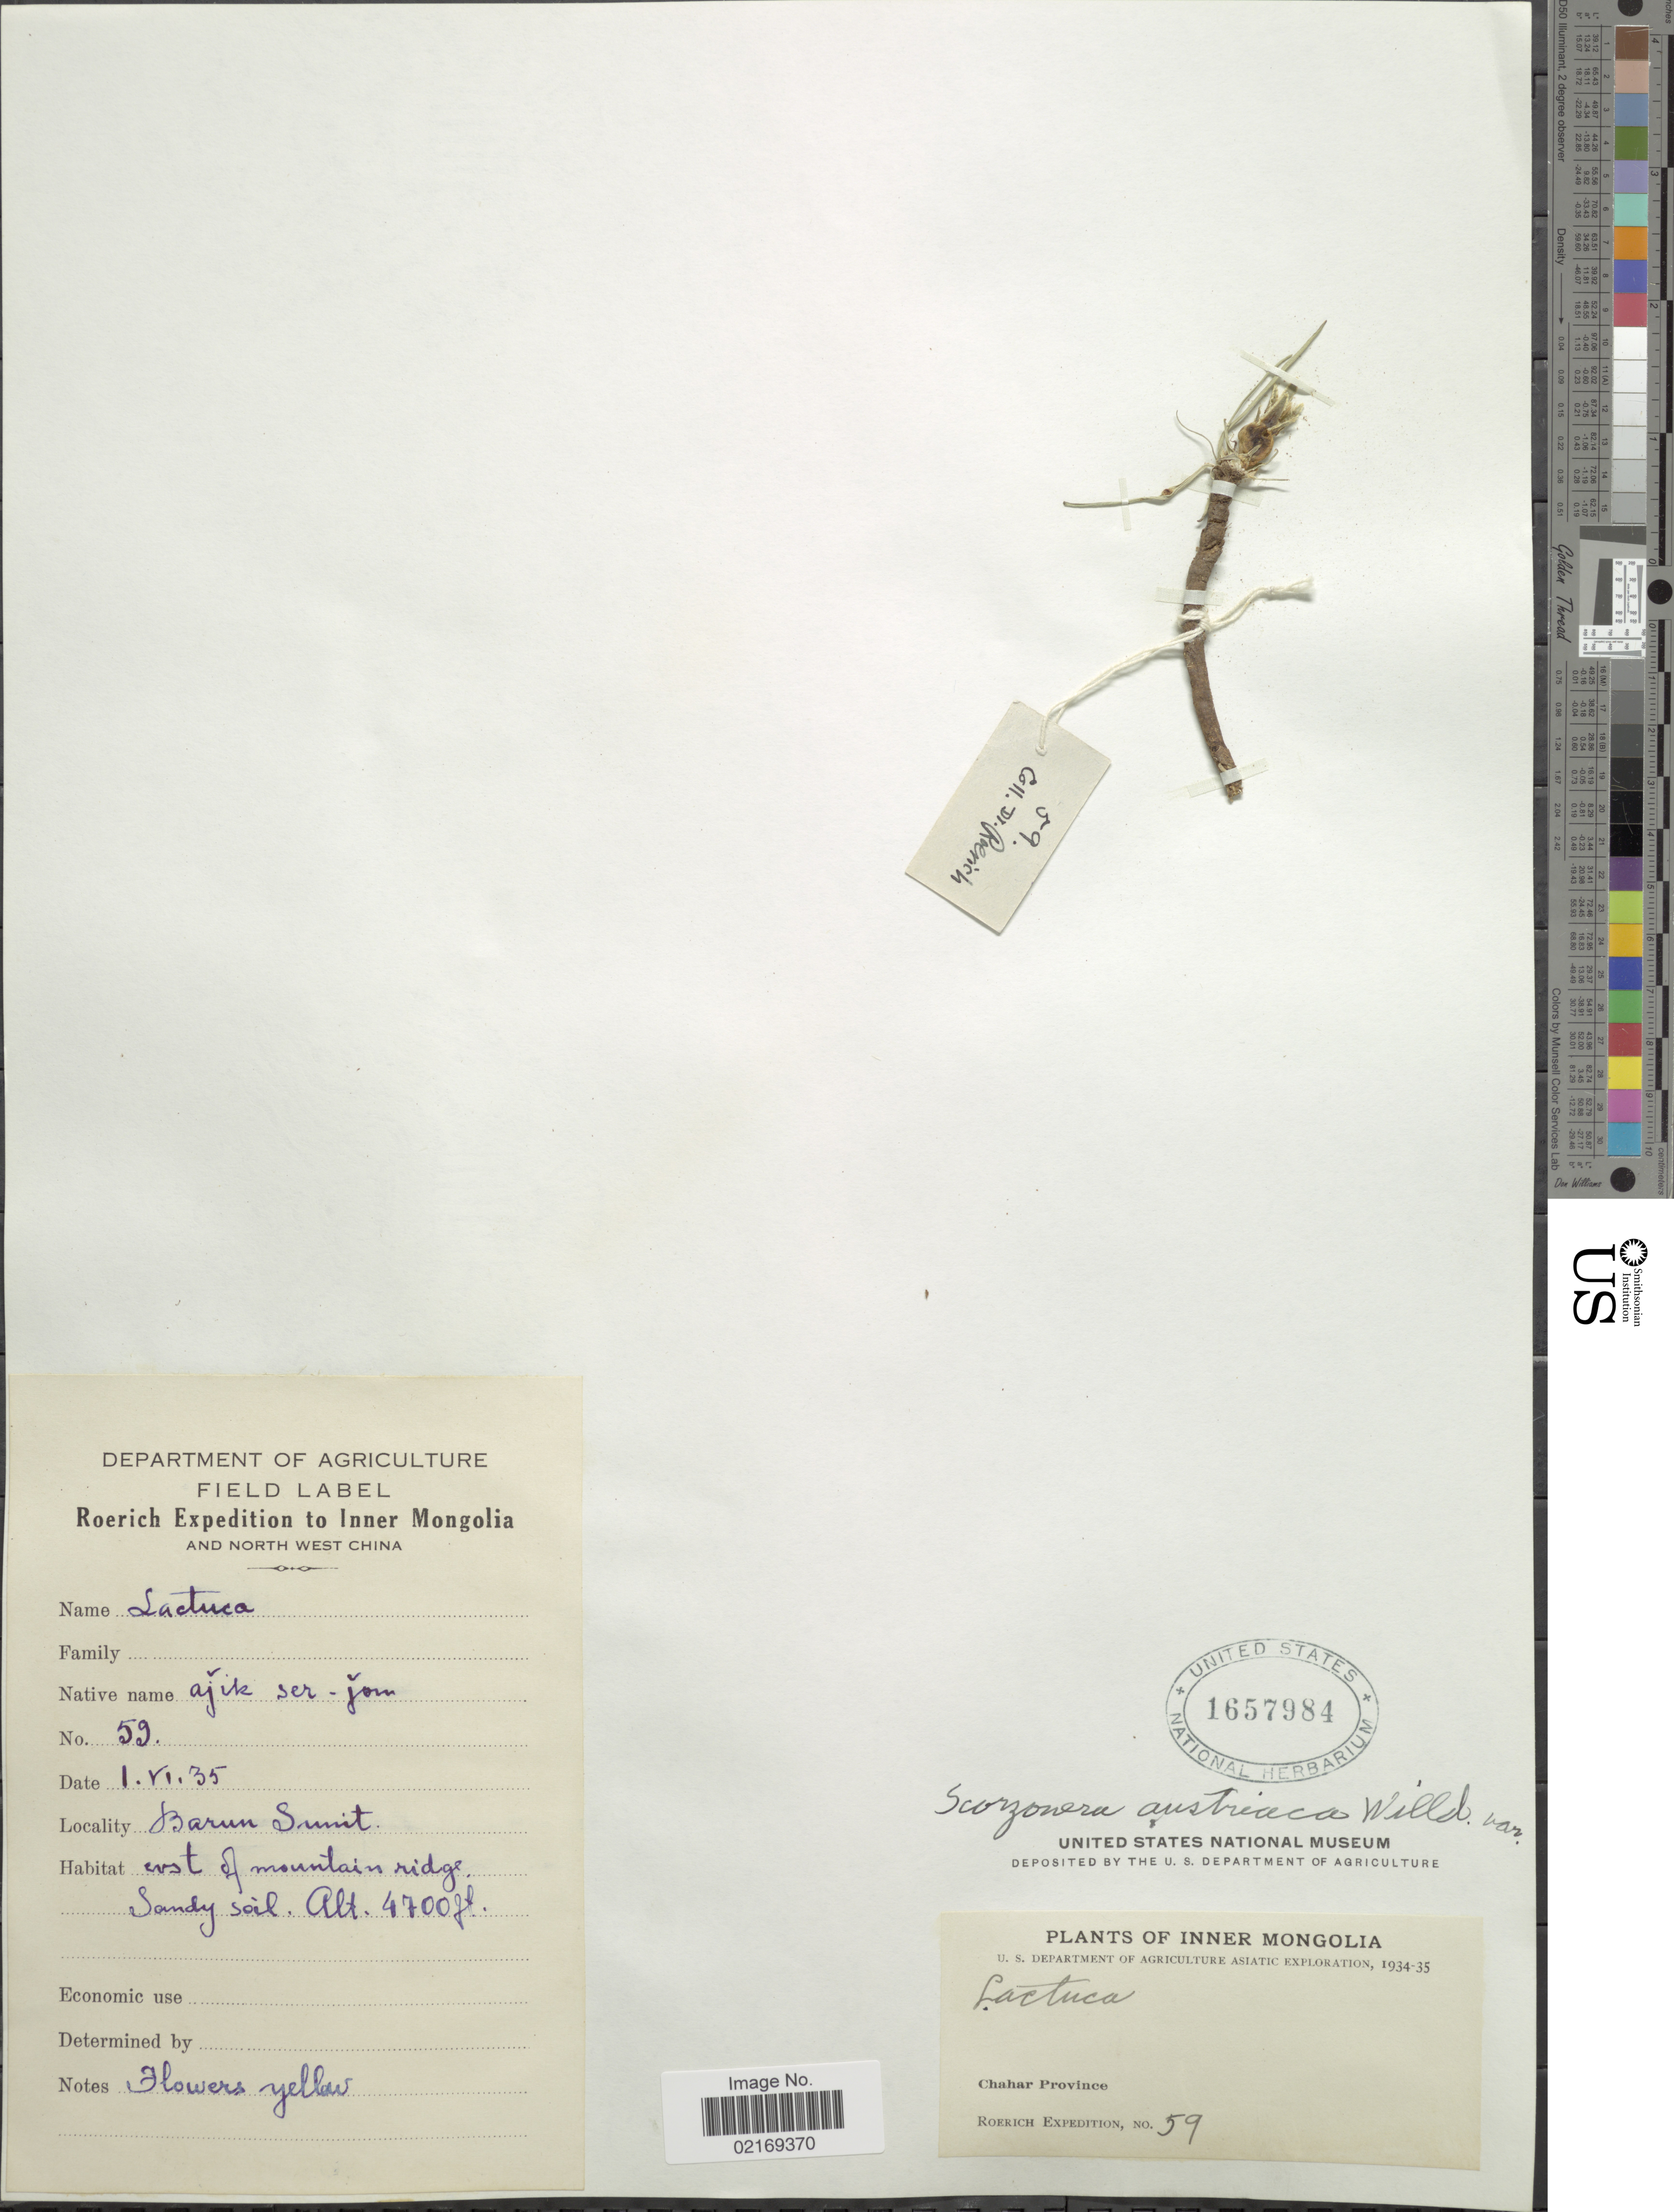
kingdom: Plantae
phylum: Tracheophyta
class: Magnoliopsida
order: Asterales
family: Asteraceae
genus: Scorzonera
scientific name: Scorzonera austriaca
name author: Willd.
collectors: Roerich Expedition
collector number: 59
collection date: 1935-06-01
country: China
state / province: Nei Monggol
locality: Inner Mongolia and Northwest China, Chahar Province, Barun Summit, east of mountain ridge.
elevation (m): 1433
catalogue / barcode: US 1657984